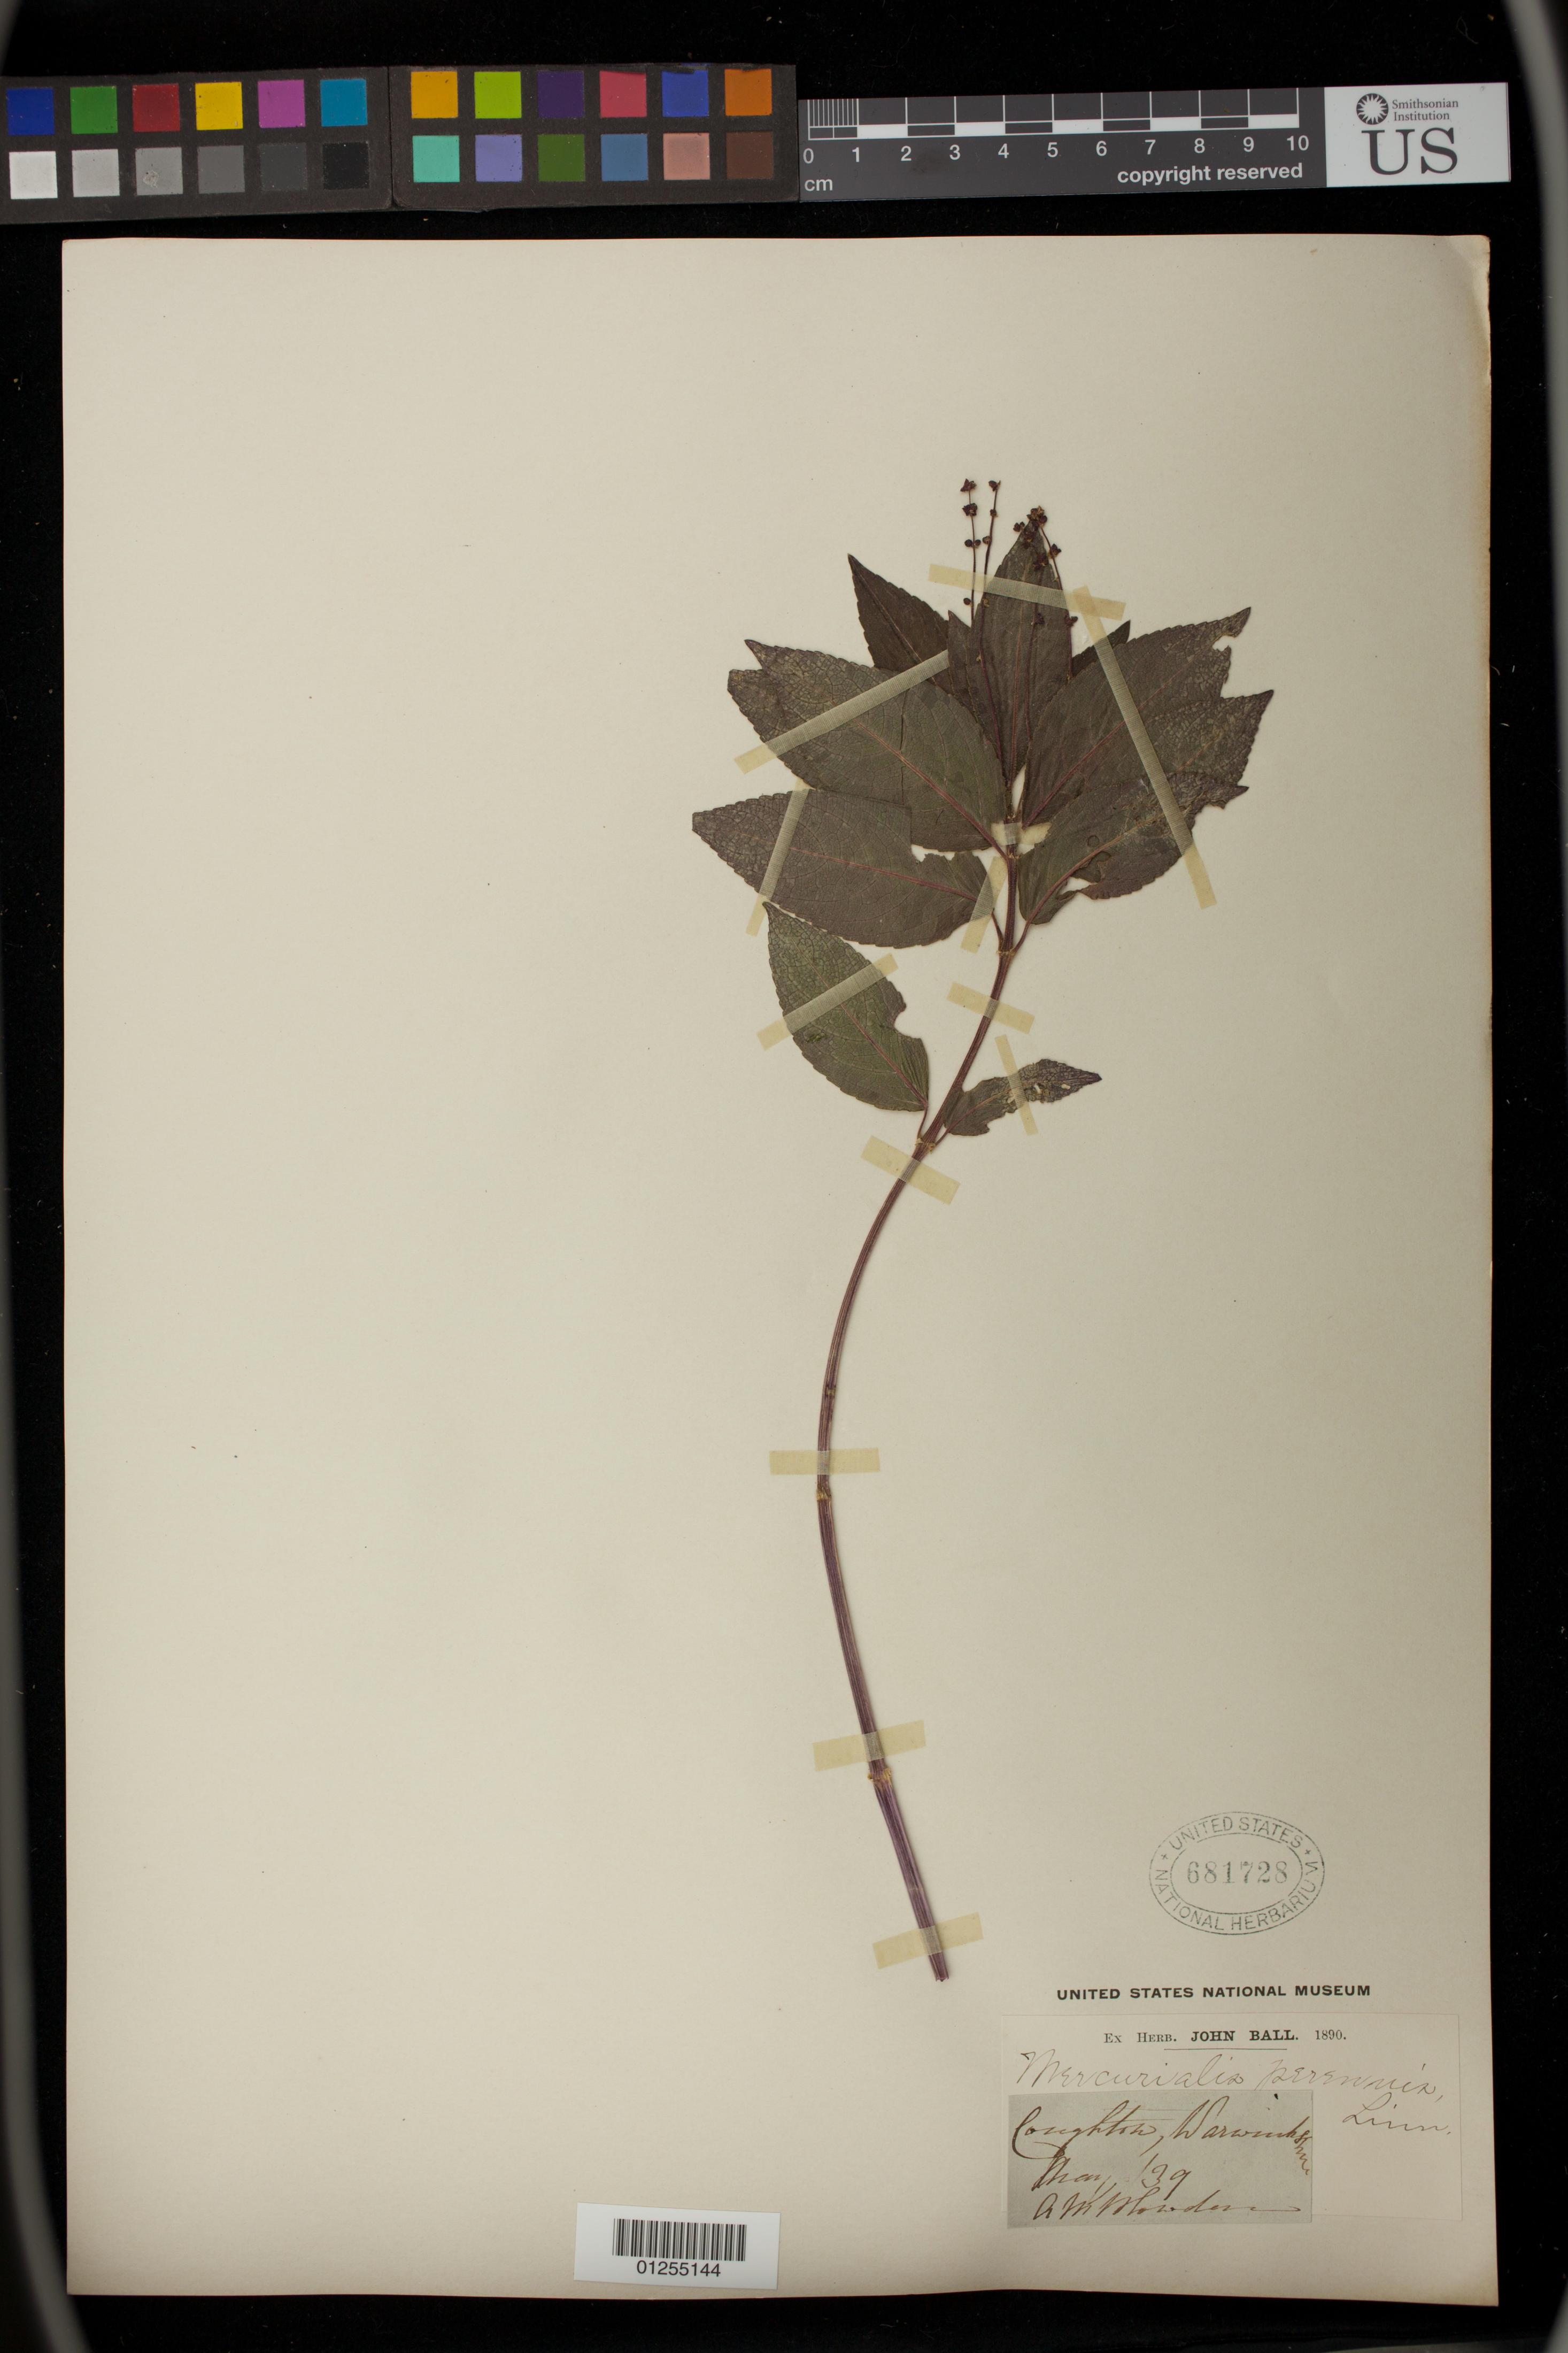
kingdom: Plantae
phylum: Tracheophyta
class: Magnoliopsida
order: Malpighiales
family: Euphorbiaceae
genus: Mercurialis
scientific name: Mercurialis perennis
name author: L.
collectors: A. M. Plowden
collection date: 1839-05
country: United Kingdom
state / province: England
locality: Coughton, Warwickshire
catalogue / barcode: US 681728